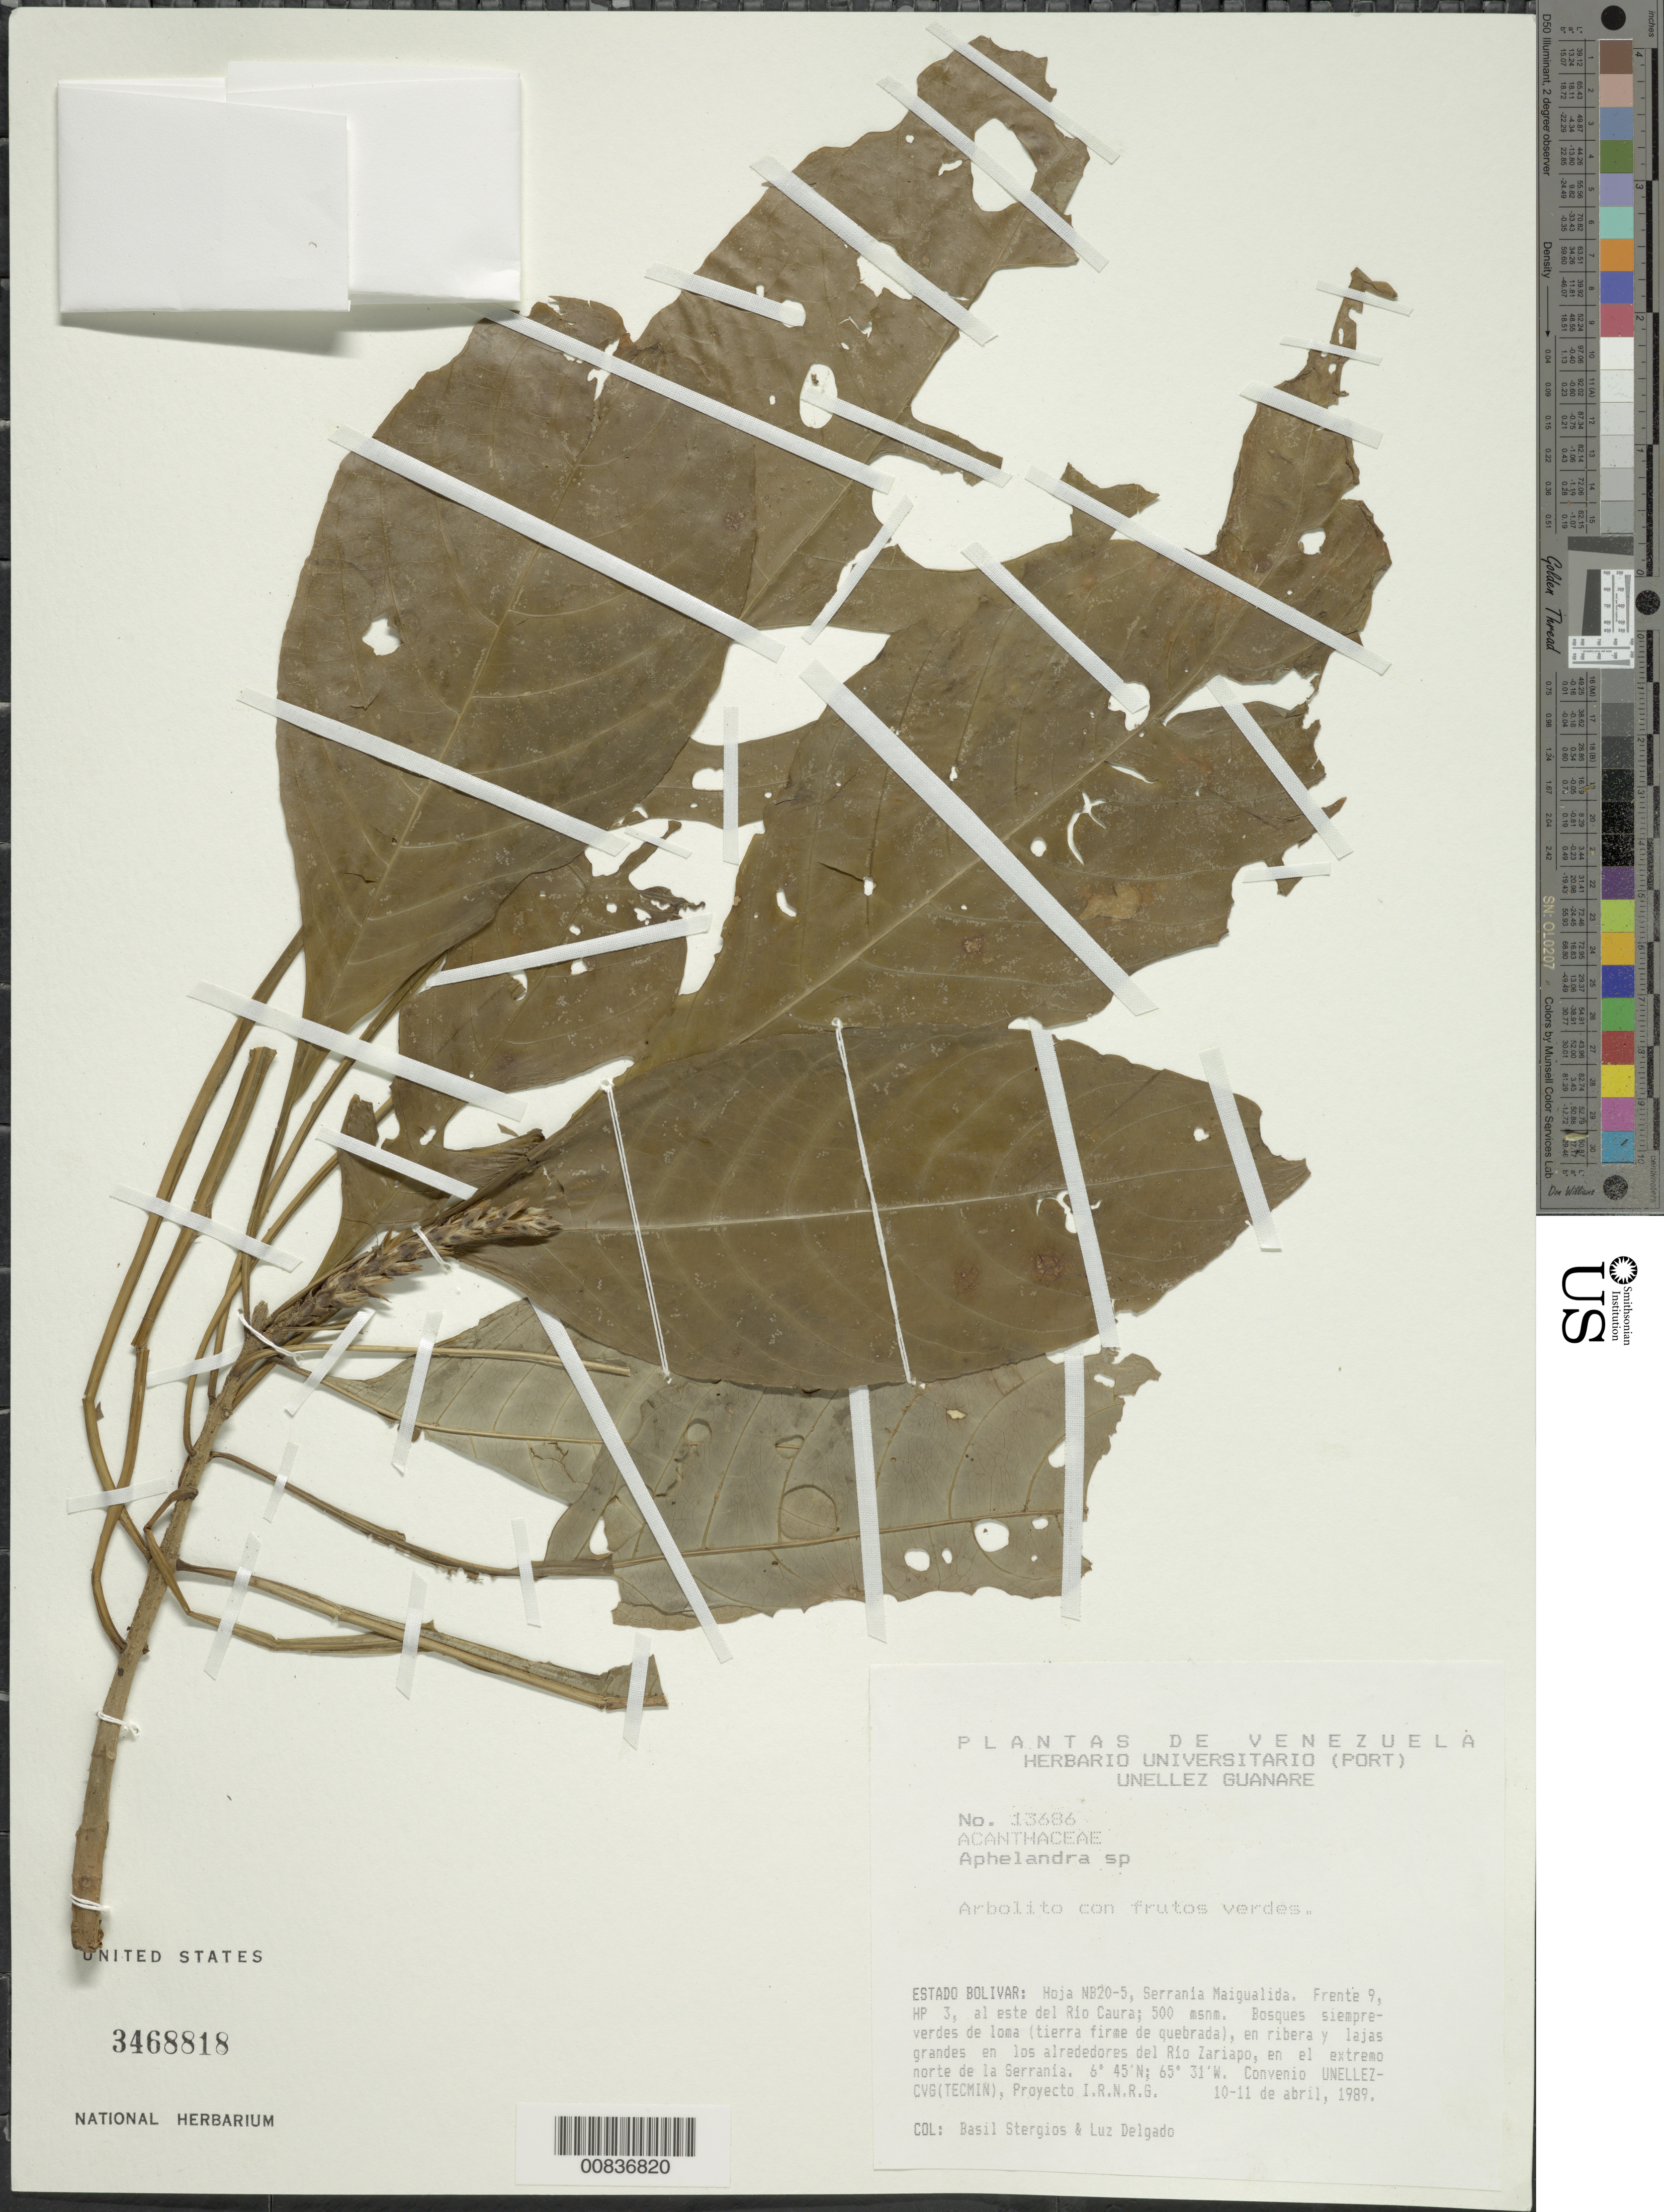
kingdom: Plantae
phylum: Tracheophyta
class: Magnoliopsida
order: Lamiales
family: Acanthaceae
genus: Aphelandra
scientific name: Aphelandra sp.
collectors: B. G. Stergios & L. Delgado V.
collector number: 13686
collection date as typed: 10-Apr-89 to 11-Apr-89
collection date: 1989-04-10/1989-04-11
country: Venezuela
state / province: Bolívar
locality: Serrania Maigualida, E del río Caura, alrededores del río Zariapo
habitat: Bosques siempre-verdes de loma (tierra firme de quebrada), en ribera y lajas grandesen los alrededores del río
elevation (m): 500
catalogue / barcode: US 3468818